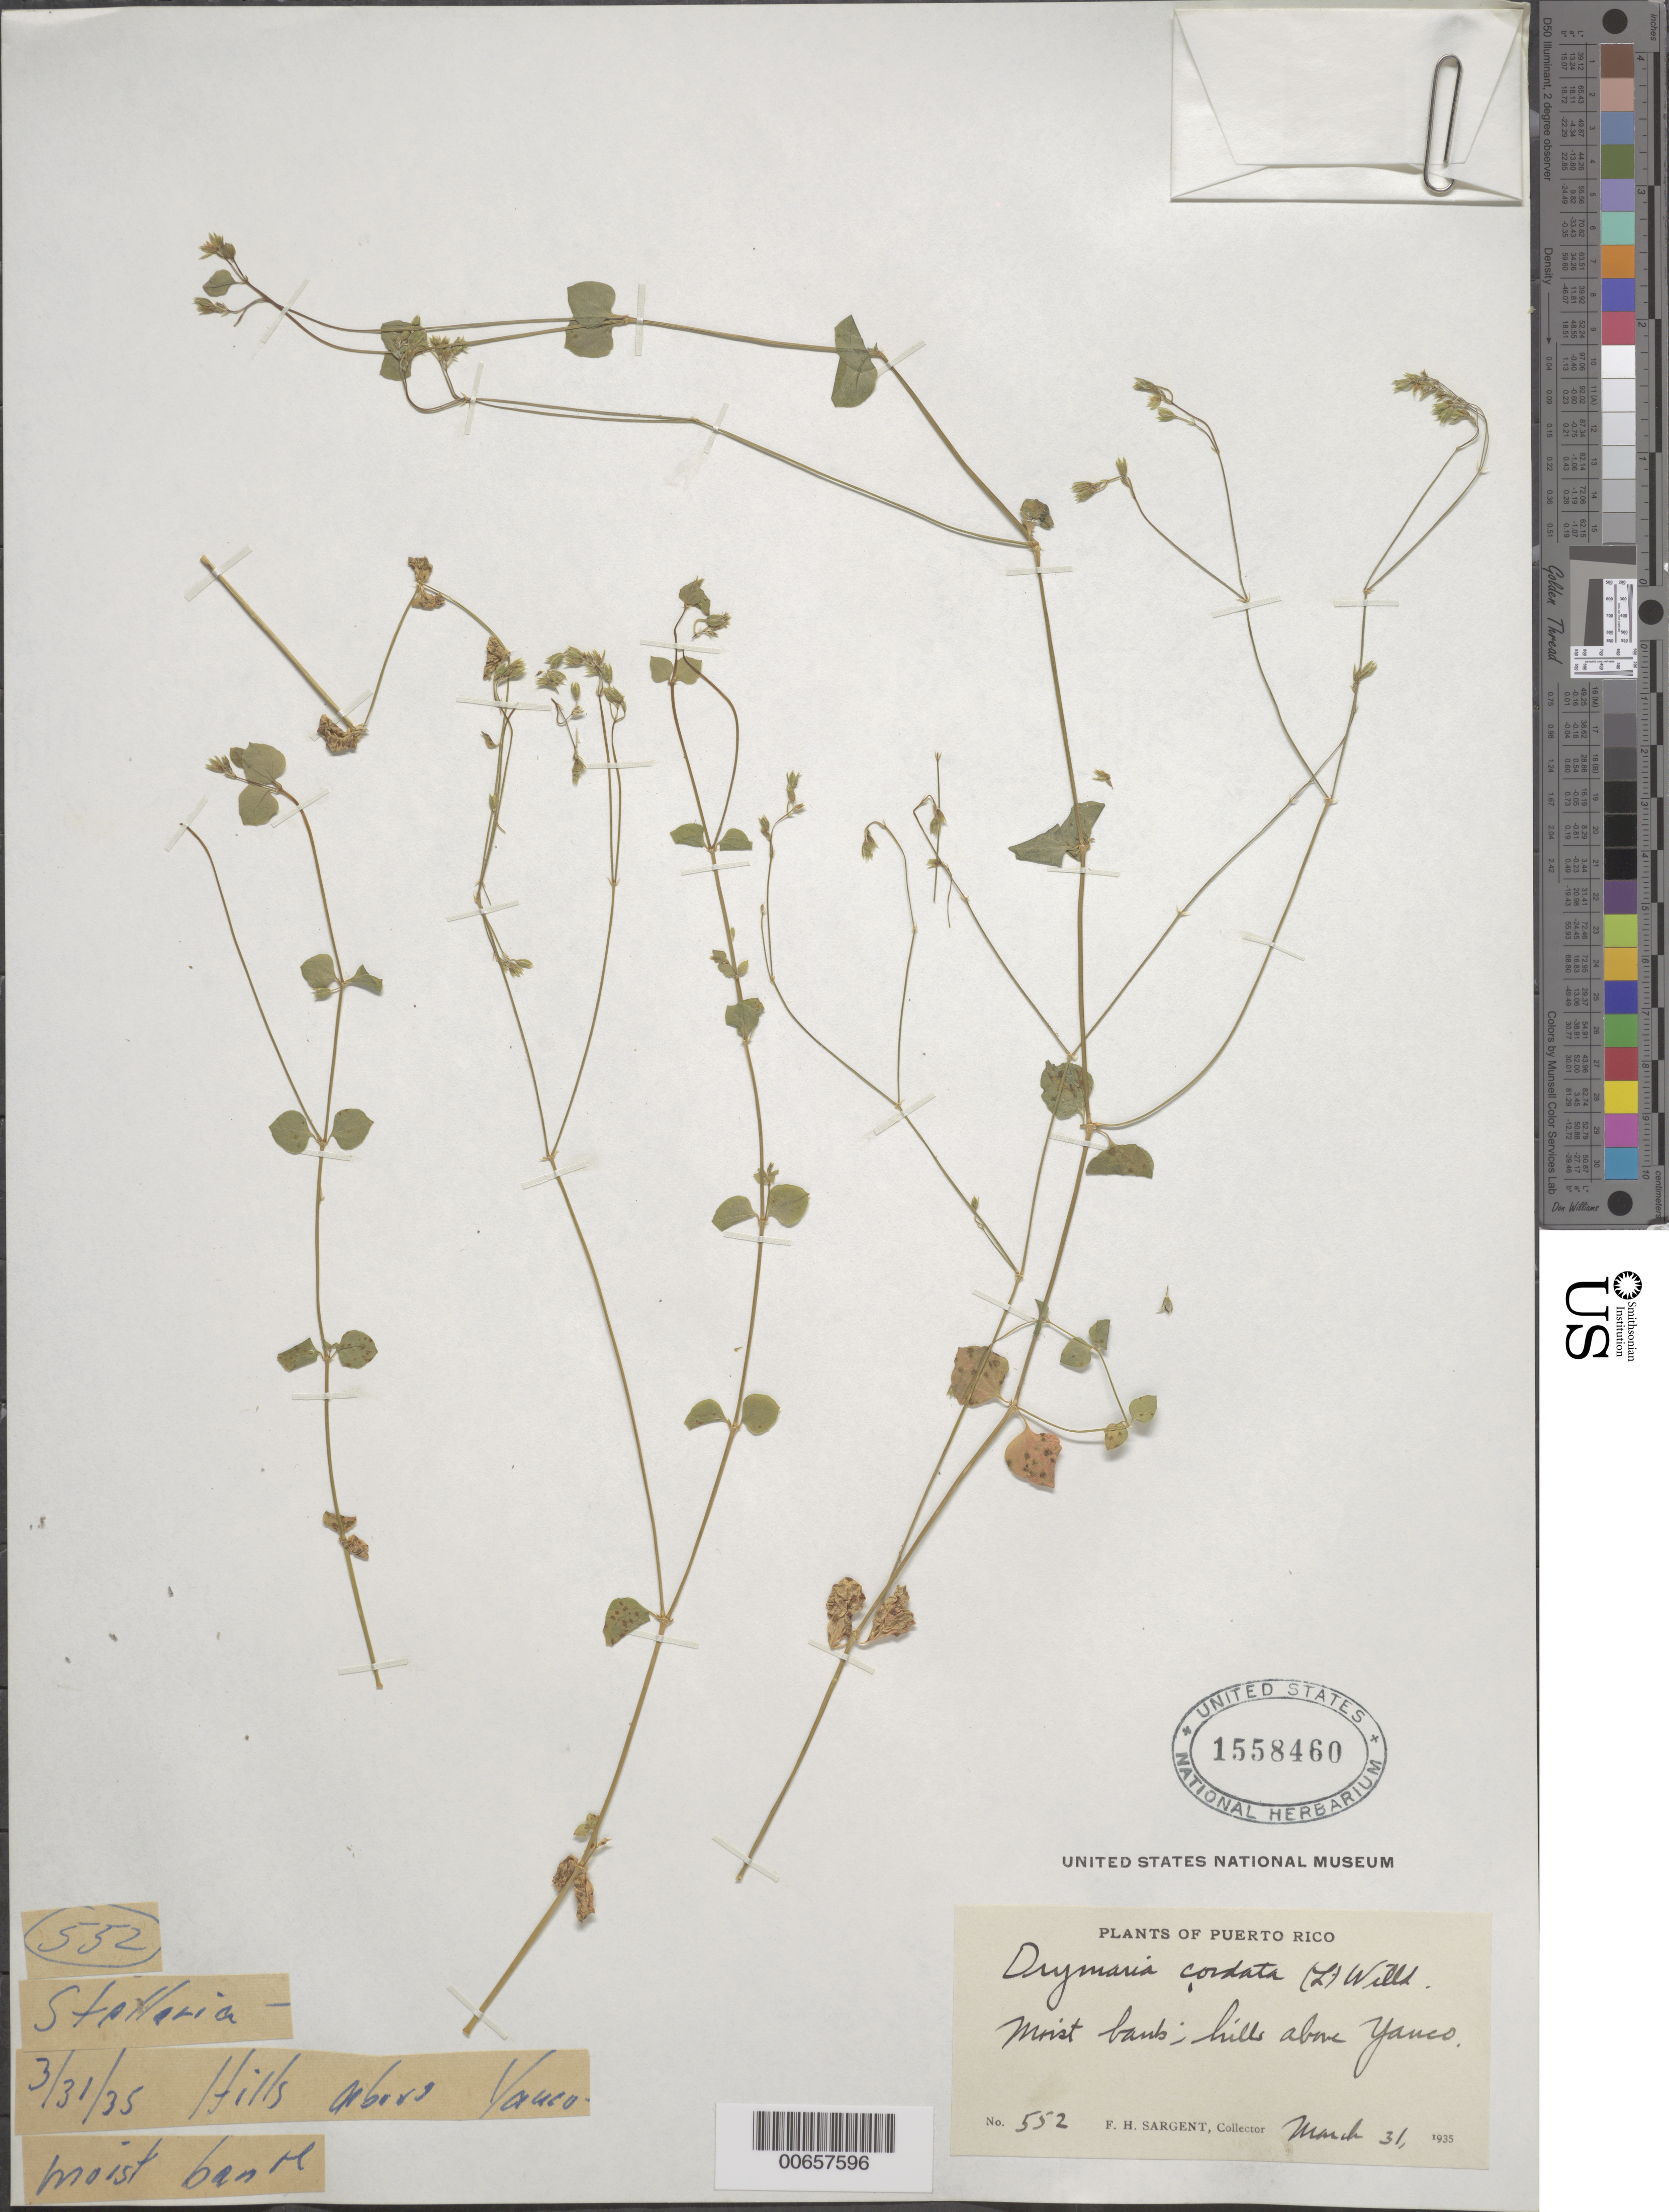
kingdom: Plantae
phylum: Tracheophyta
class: Magnoliopsida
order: Caryophyllales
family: Caryophyllaceae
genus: Drymaria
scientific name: Drymaria cordata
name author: (L.) Willd. ex Schult.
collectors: F. H. Sargent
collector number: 552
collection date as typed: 31 Mar 1935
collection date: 1935-03-31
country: Puerto Rico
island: Greater Antilles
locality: Yauco, hills above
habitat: Moist banks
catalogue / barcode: US 1558460